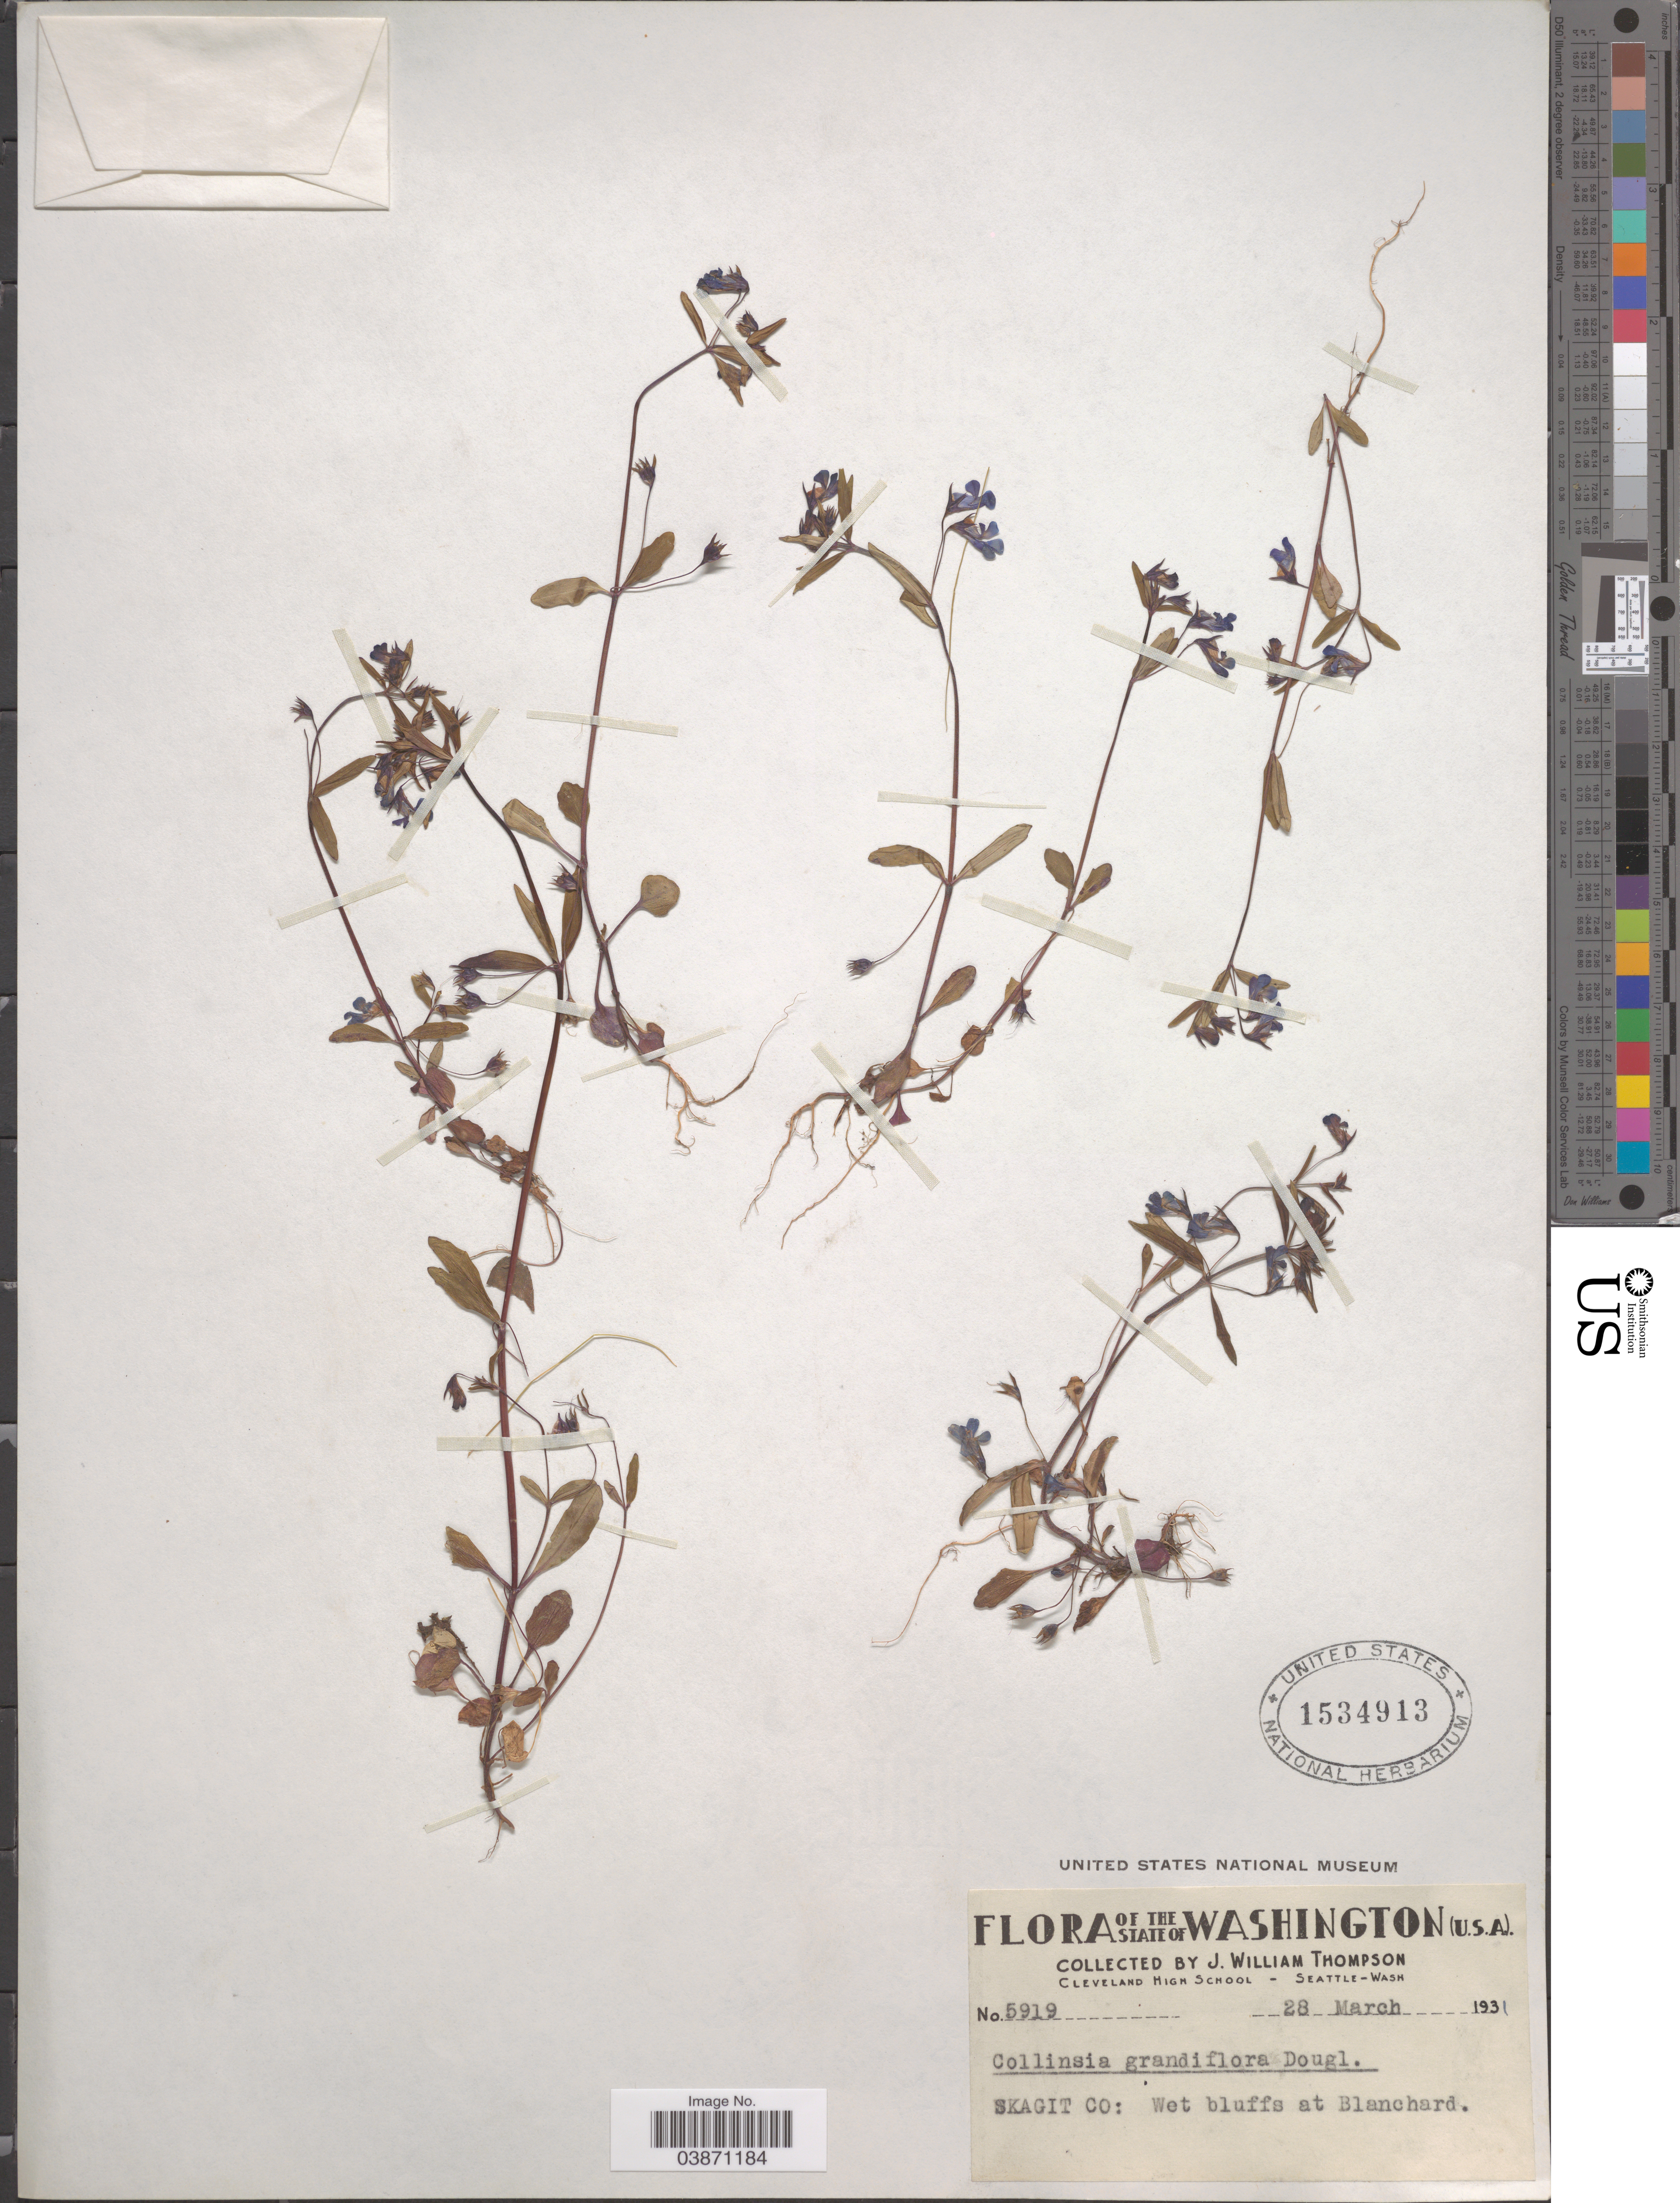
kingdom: Plantae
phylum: Tracheophyta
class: Magnoliopsida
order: Lamiales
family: Plantaginaceae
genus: Collinsia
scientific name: Collinsia grandiflora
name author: Lindl.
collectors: J. W. Thompson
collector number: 5919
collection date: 1931-03-28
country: United States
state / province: Washington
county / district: Skagit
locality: Skagit Co: Wet bluffs at Blanchard.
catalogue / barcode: US 1534913